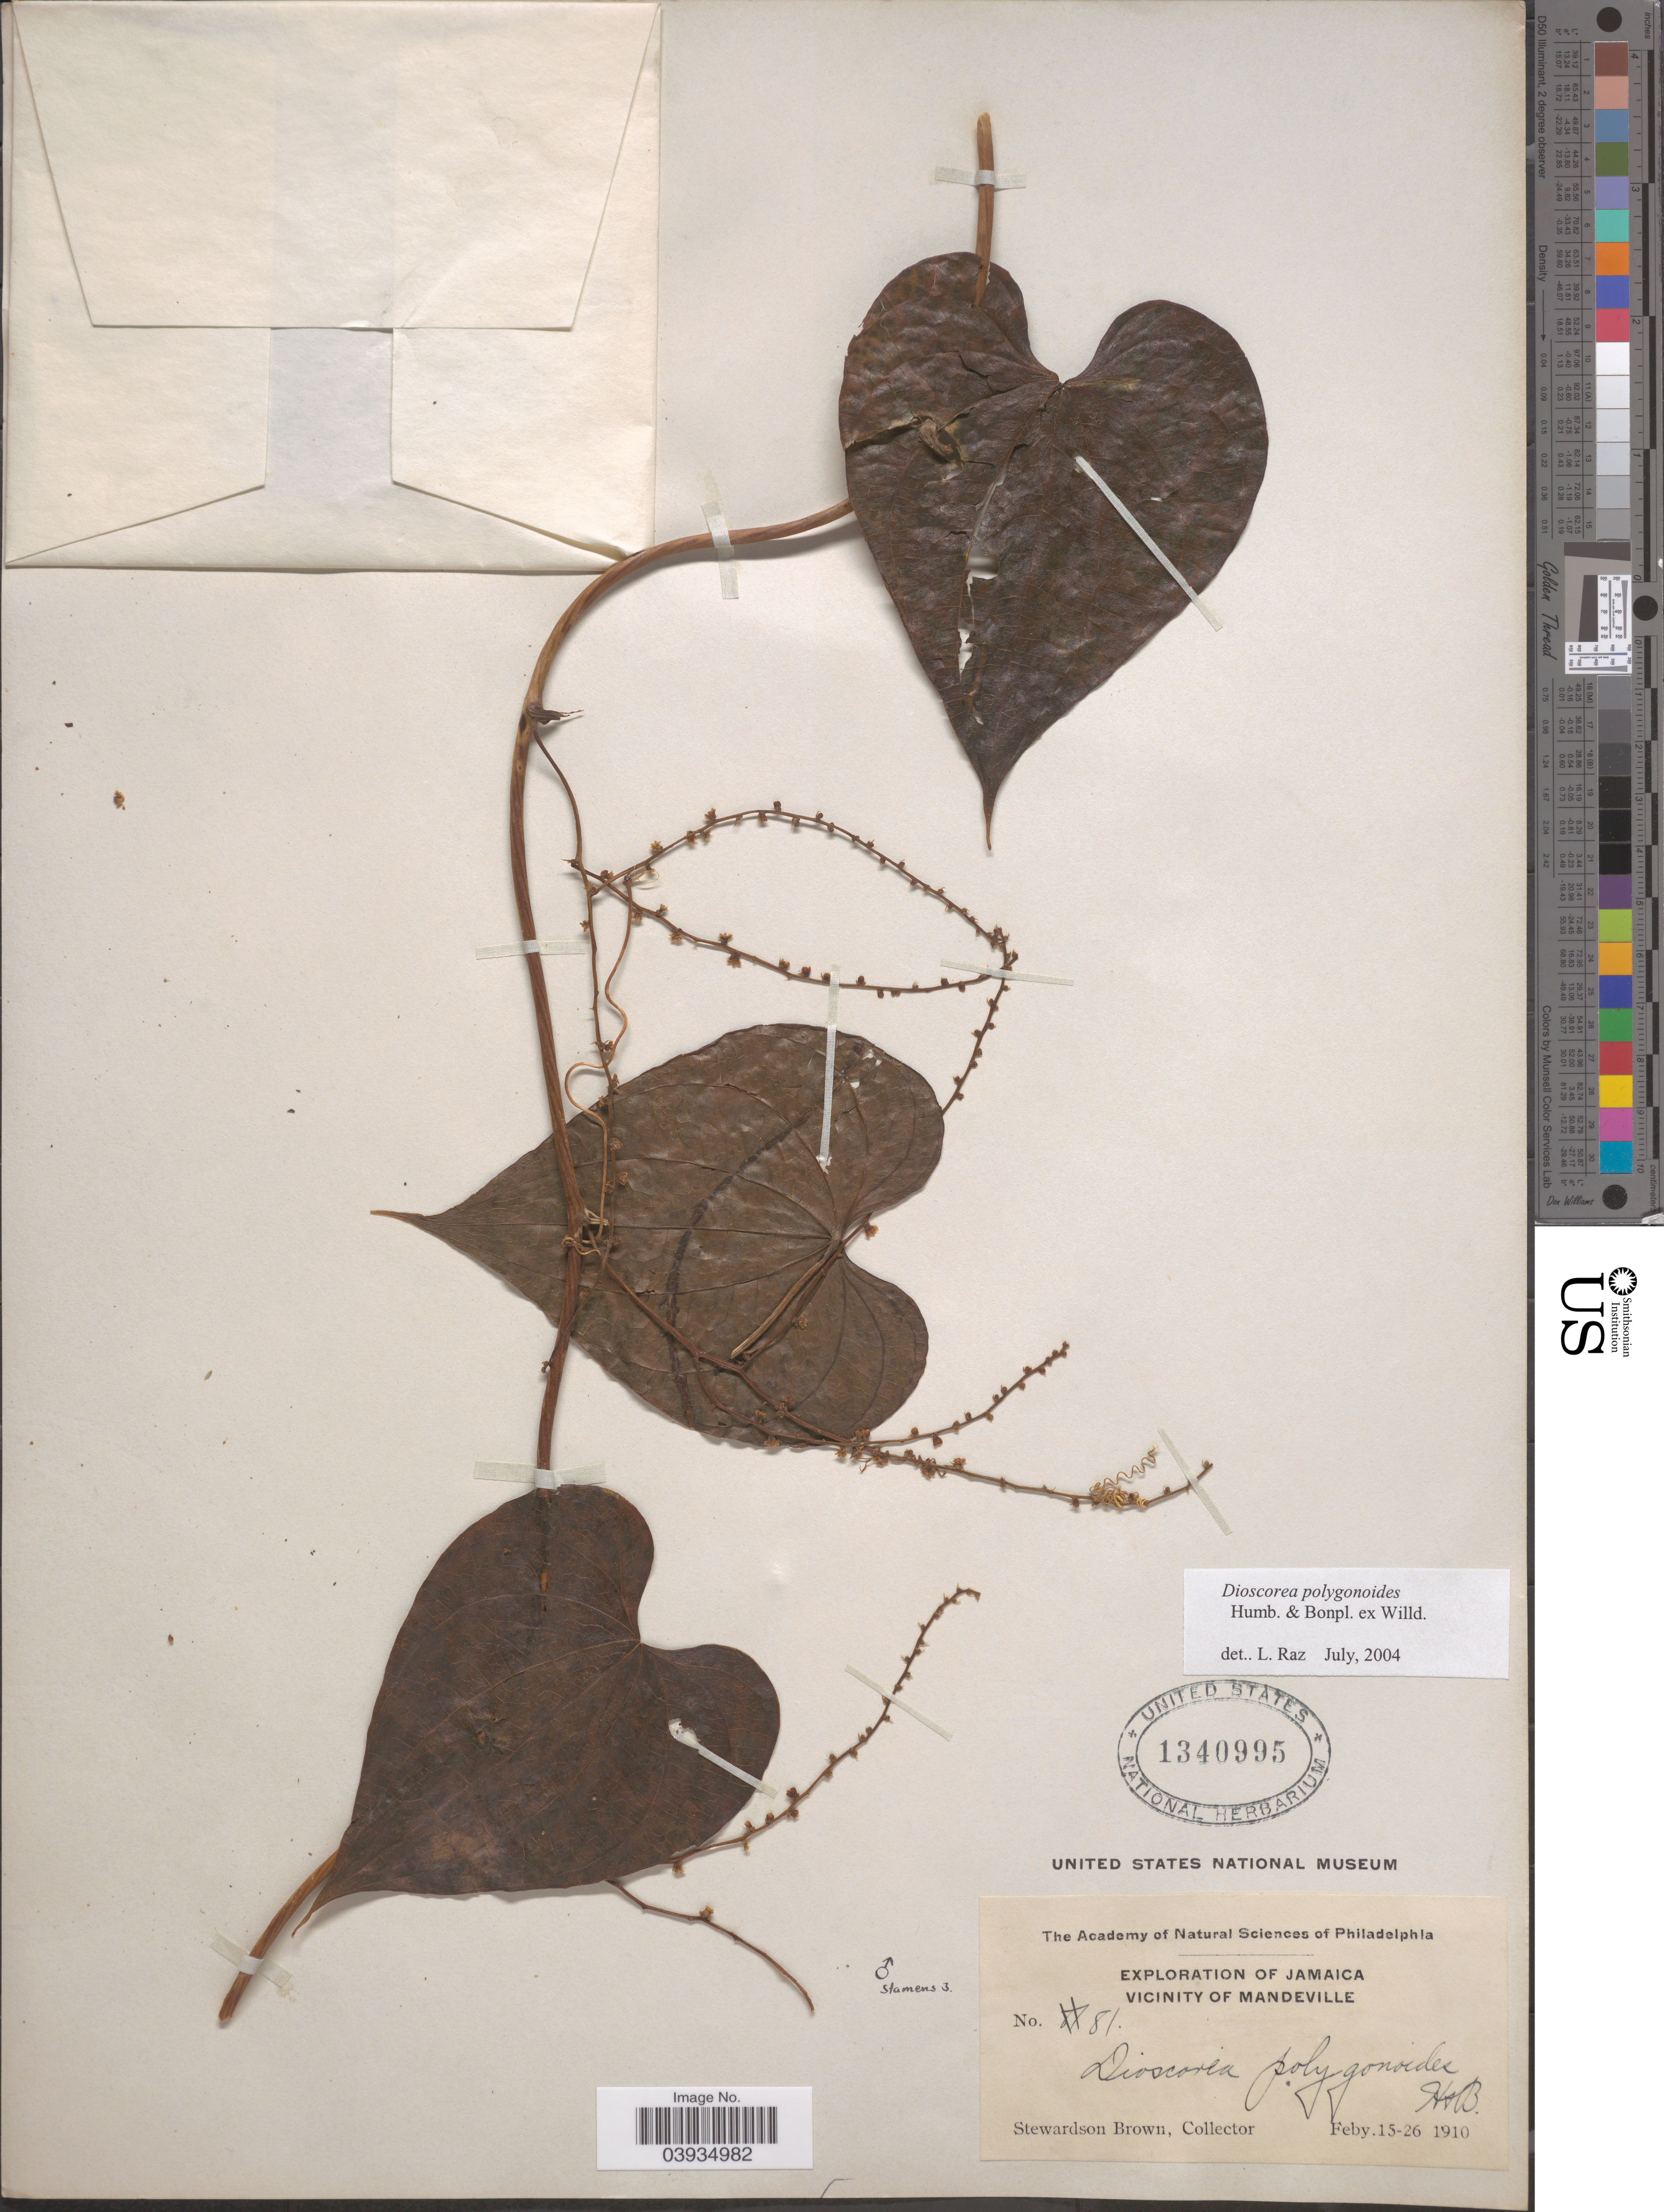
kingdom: Plantae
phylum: Tracheophyta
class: Liliopsida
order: Dioscoreales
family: Dioscoreaceae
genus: Dioscorea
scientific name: Dioscorea polygonoides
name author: Humb. & Bonpl. ex Willd.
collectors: S. Brown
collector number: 81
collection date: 1910-02-15/1910-02-26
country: Jamaica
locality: Vicinity of Mandeville.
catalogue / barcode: US 1340995